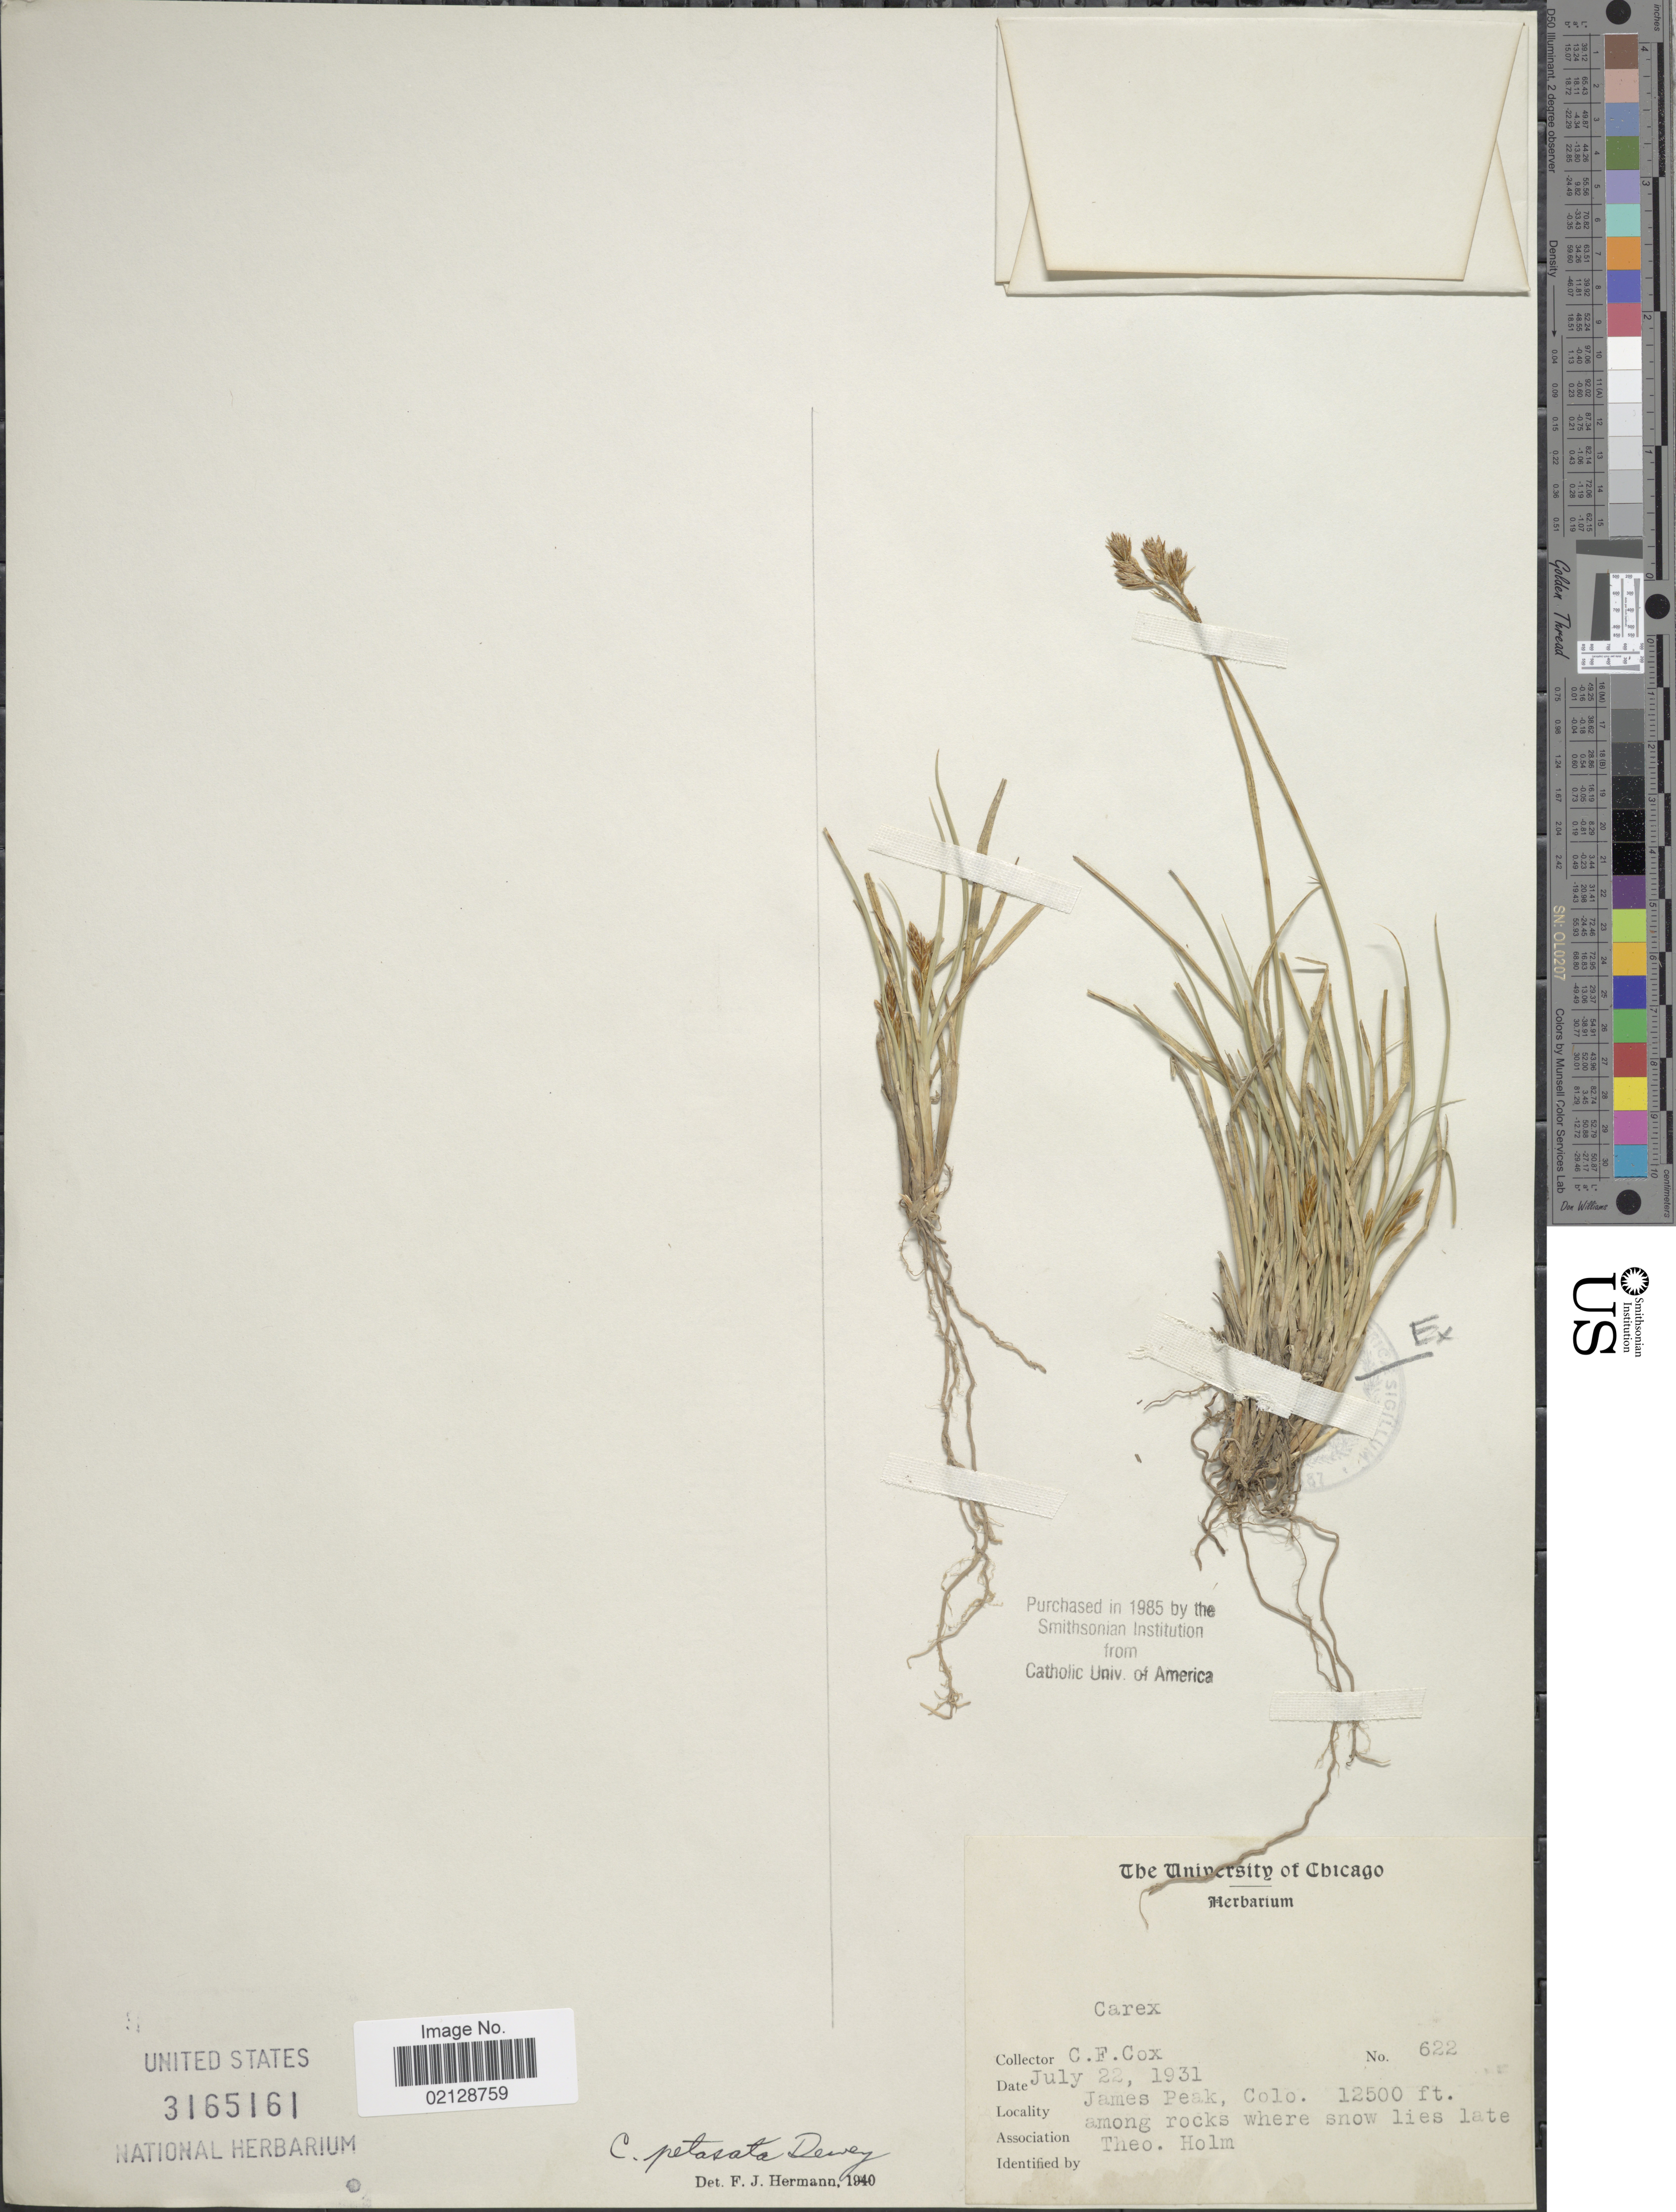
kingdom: Plantae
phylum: Tracheophyta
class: Liliopsida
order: Poales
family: Cyperaceae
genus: Carex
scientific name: Carex petasata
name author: Dewey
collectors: C. Cox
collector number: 622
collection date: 1931-07-22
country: United States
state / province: Colorado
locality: James Peak, Colo.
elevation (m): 3810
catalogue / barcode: US 3165161